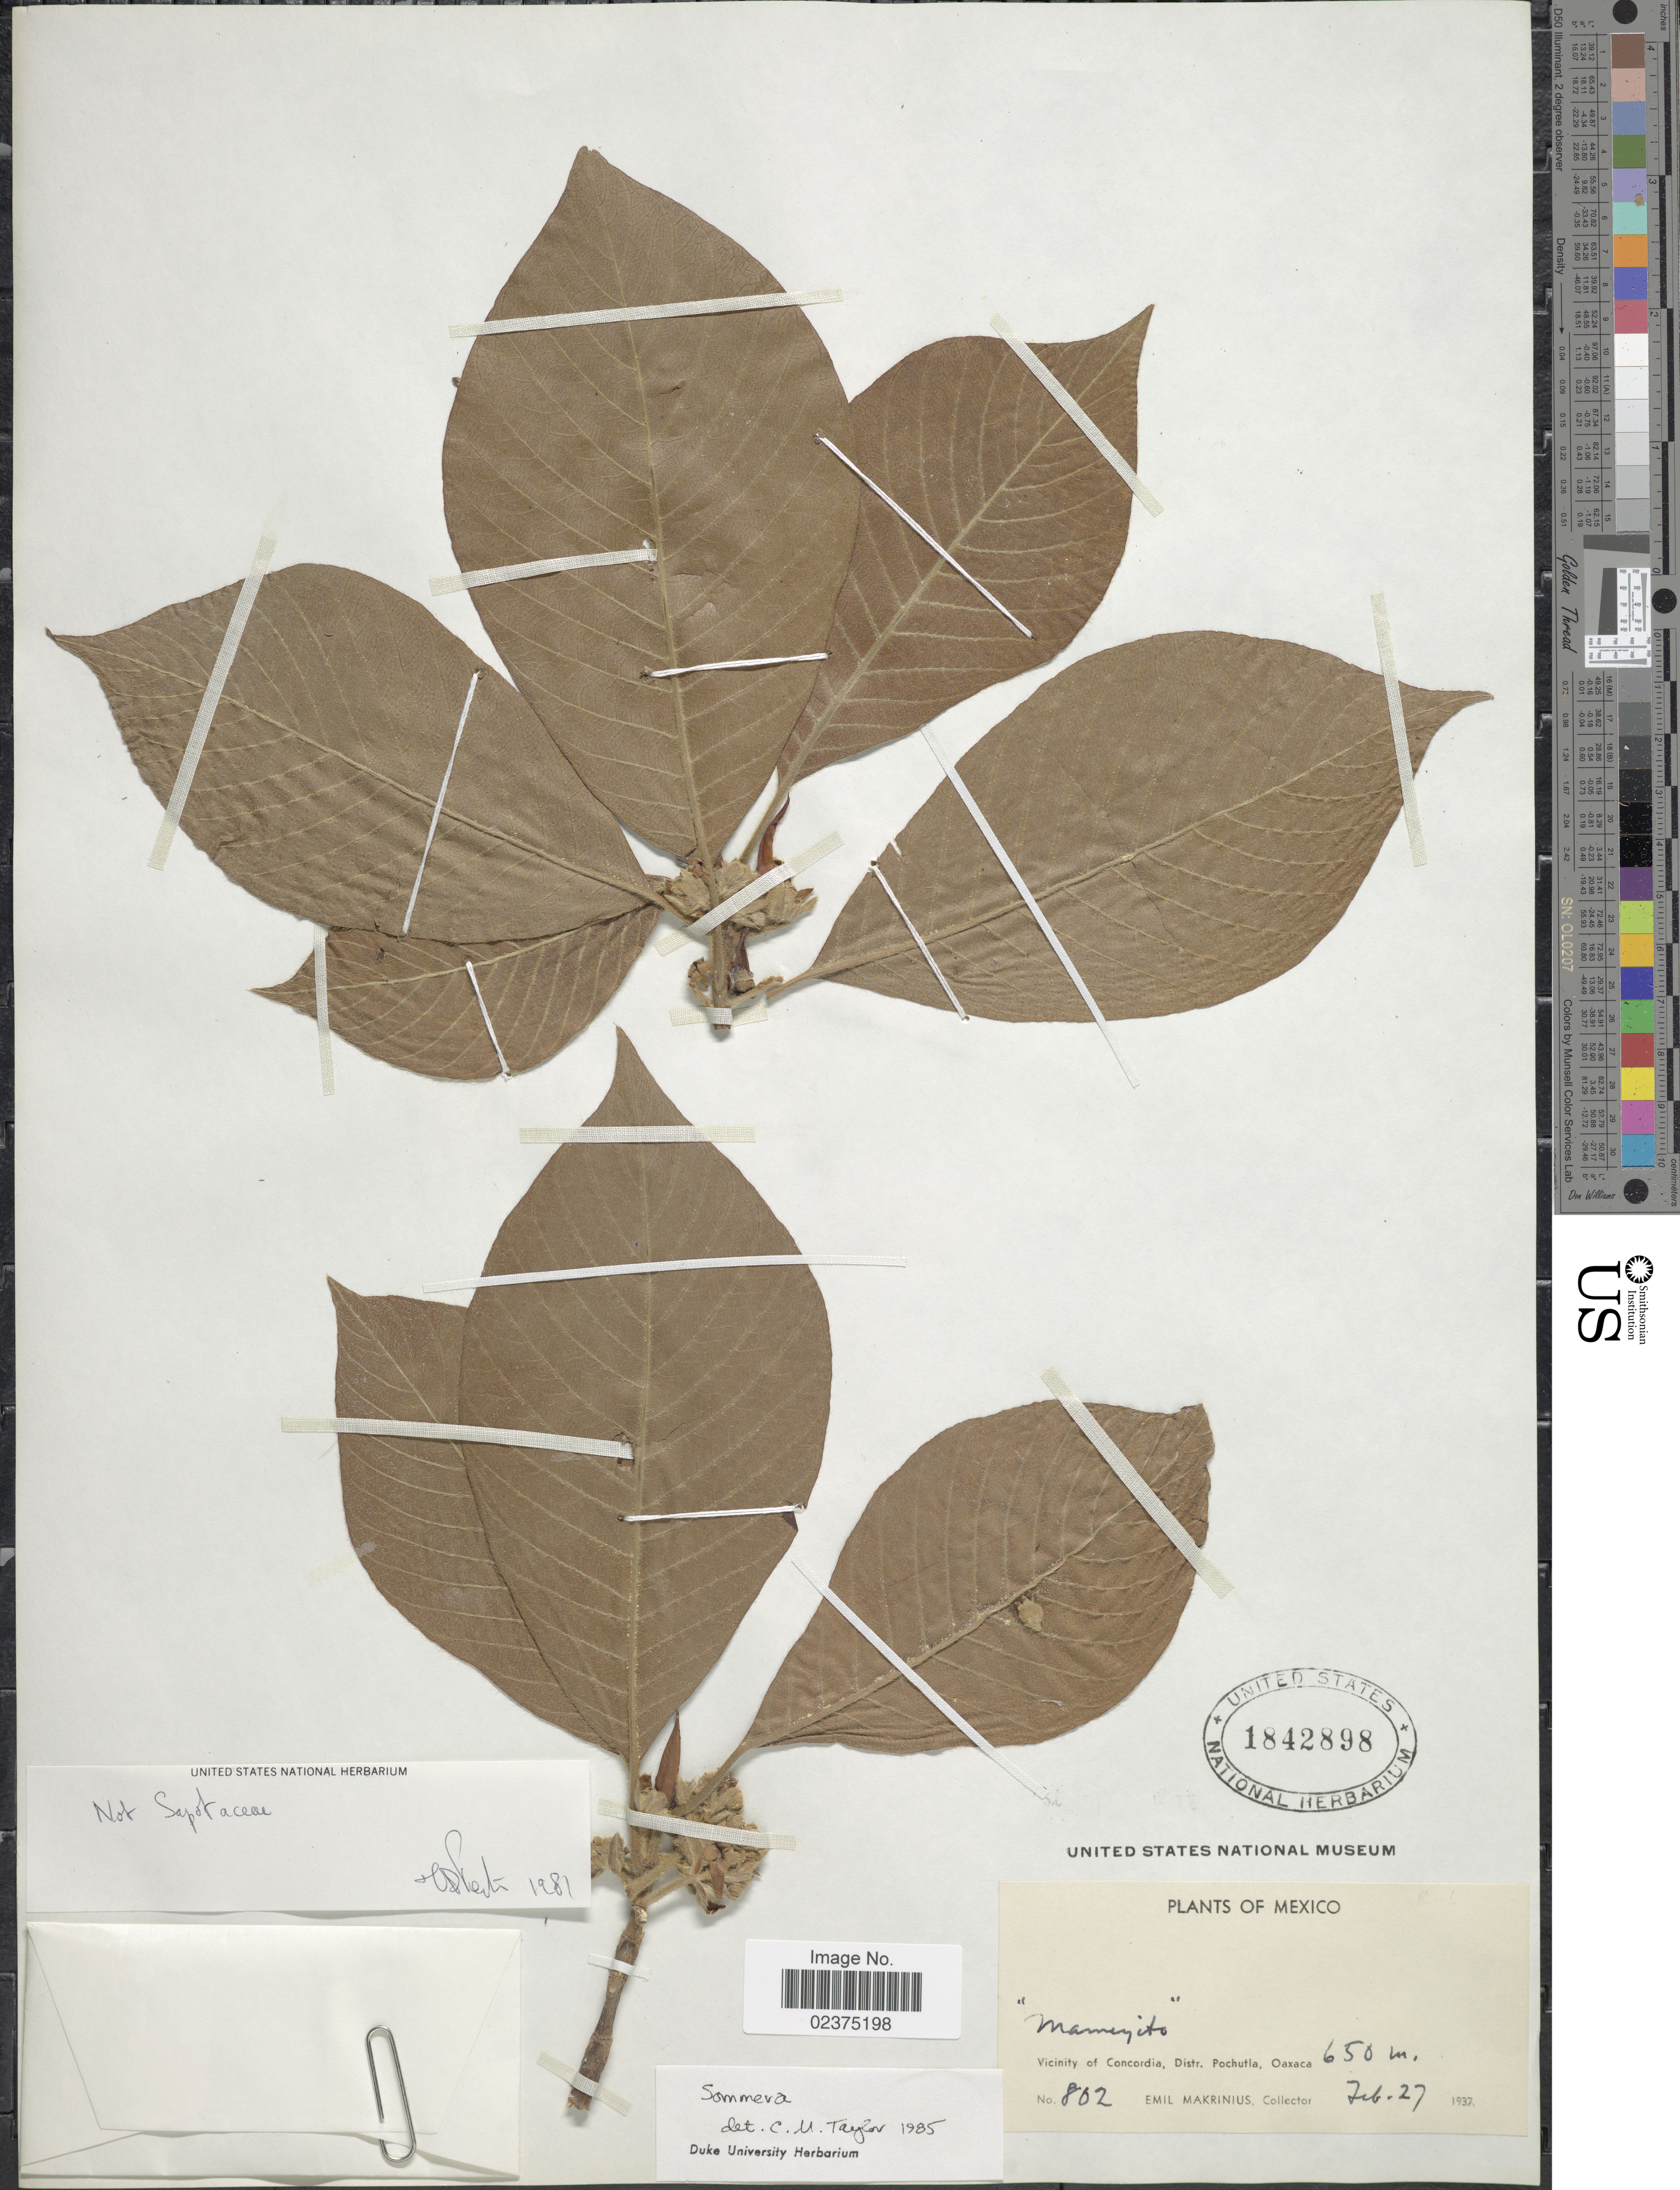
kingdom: Plantae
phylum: Tracheophyta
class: Magnoliopsida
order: Gentianales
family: Rubiaceae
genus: Sommera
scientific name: Sommera sp.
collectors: E. Makrinius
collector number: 862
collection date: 1937-02-27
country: Mexico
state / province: Oaxaca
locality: Vicinity of Concordia, Distr. Pochutla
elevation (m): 650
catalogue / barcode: US 1842898